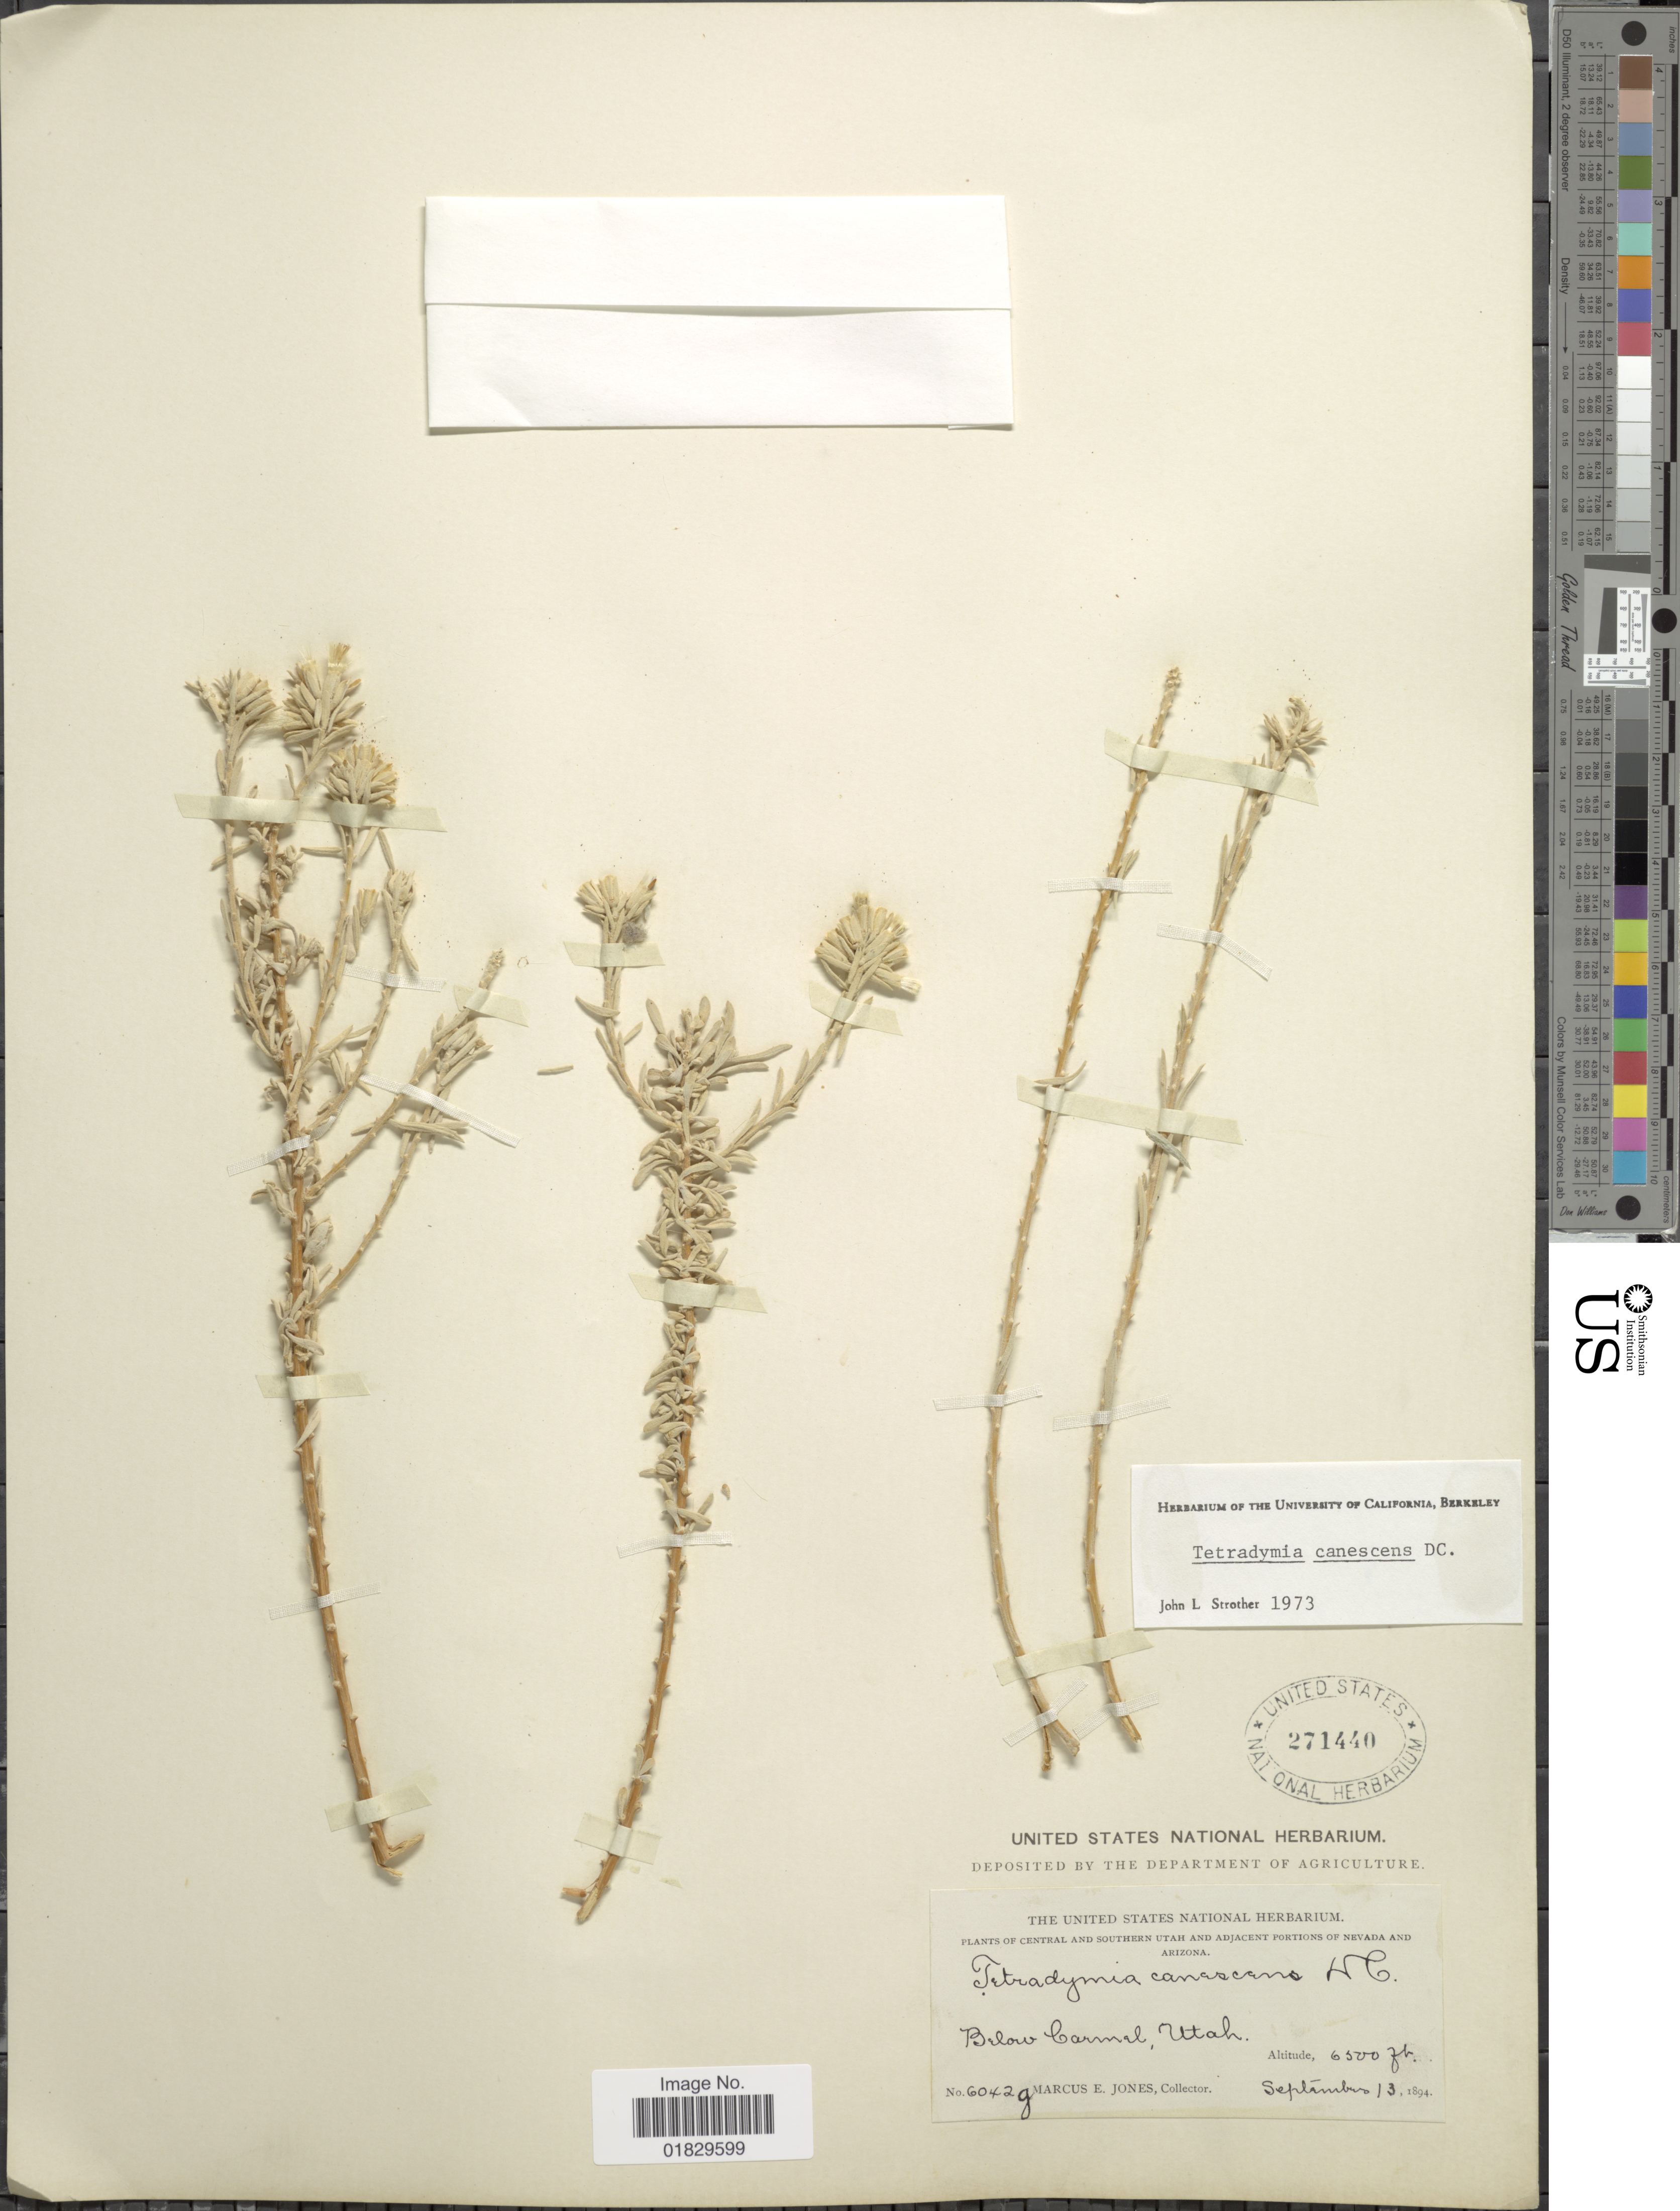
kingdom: Plantae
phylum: Tracheophyta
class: Magnoliopsida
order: Asterales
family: Asteraceae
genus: Tetradymia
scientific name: Tetradymia canescens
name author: DC.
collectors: M. E. Jones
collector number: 6042g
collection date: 1894-09-13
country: United States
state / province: Utah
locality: Central and Southern Utah and adjacent portions of Nevada and Arizona. Below Carmel, Utah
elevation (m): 1981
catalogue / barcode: US 271440